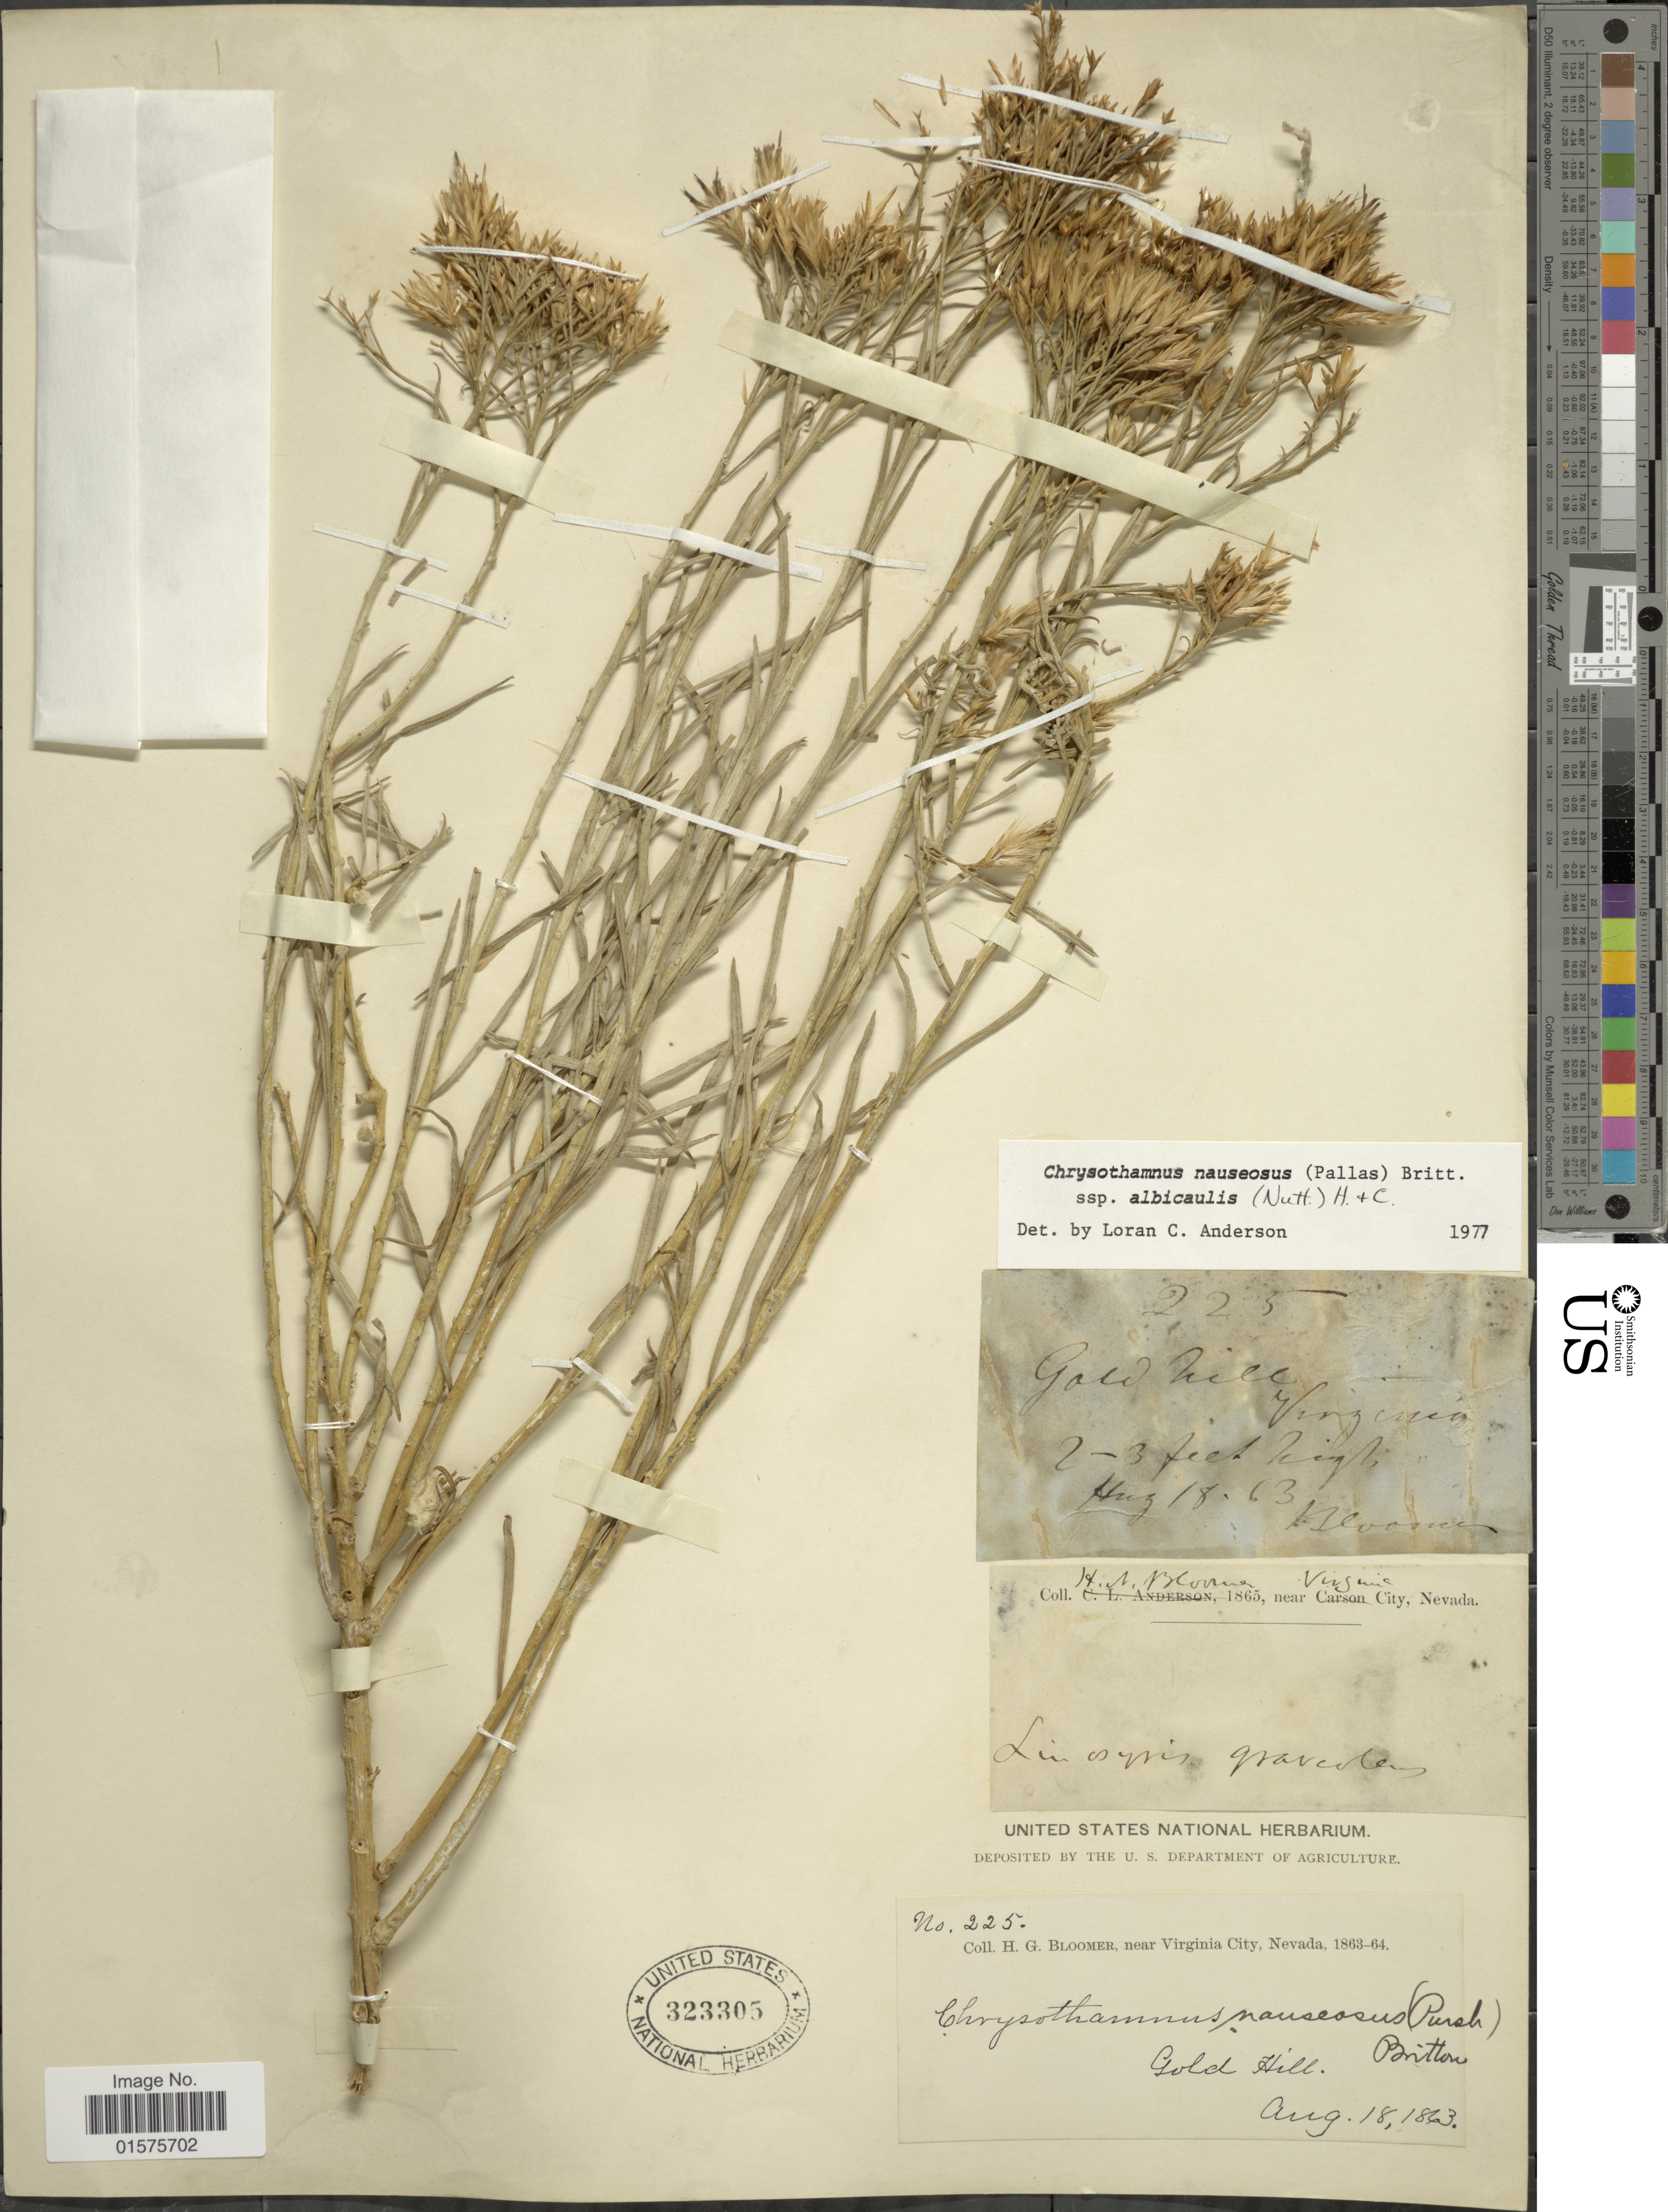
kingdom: Plantae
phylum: Tracheophyta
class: Magnoliopsida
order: Asterales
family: Asteraceae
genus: Ericameria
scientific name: Ericameria nauseosa var. speciosa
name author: (Nutt.) G.L. Nesom & G.I. Baird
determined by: Urbatsch, Lowell E., Curator (LSU), Louisiana State University (UNITED STATES)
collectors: H. Bloomer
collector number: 225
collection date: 1863-08-18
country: United States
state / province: Nevada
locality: Near Virginia City. Gold Hill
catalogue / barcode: US 323305